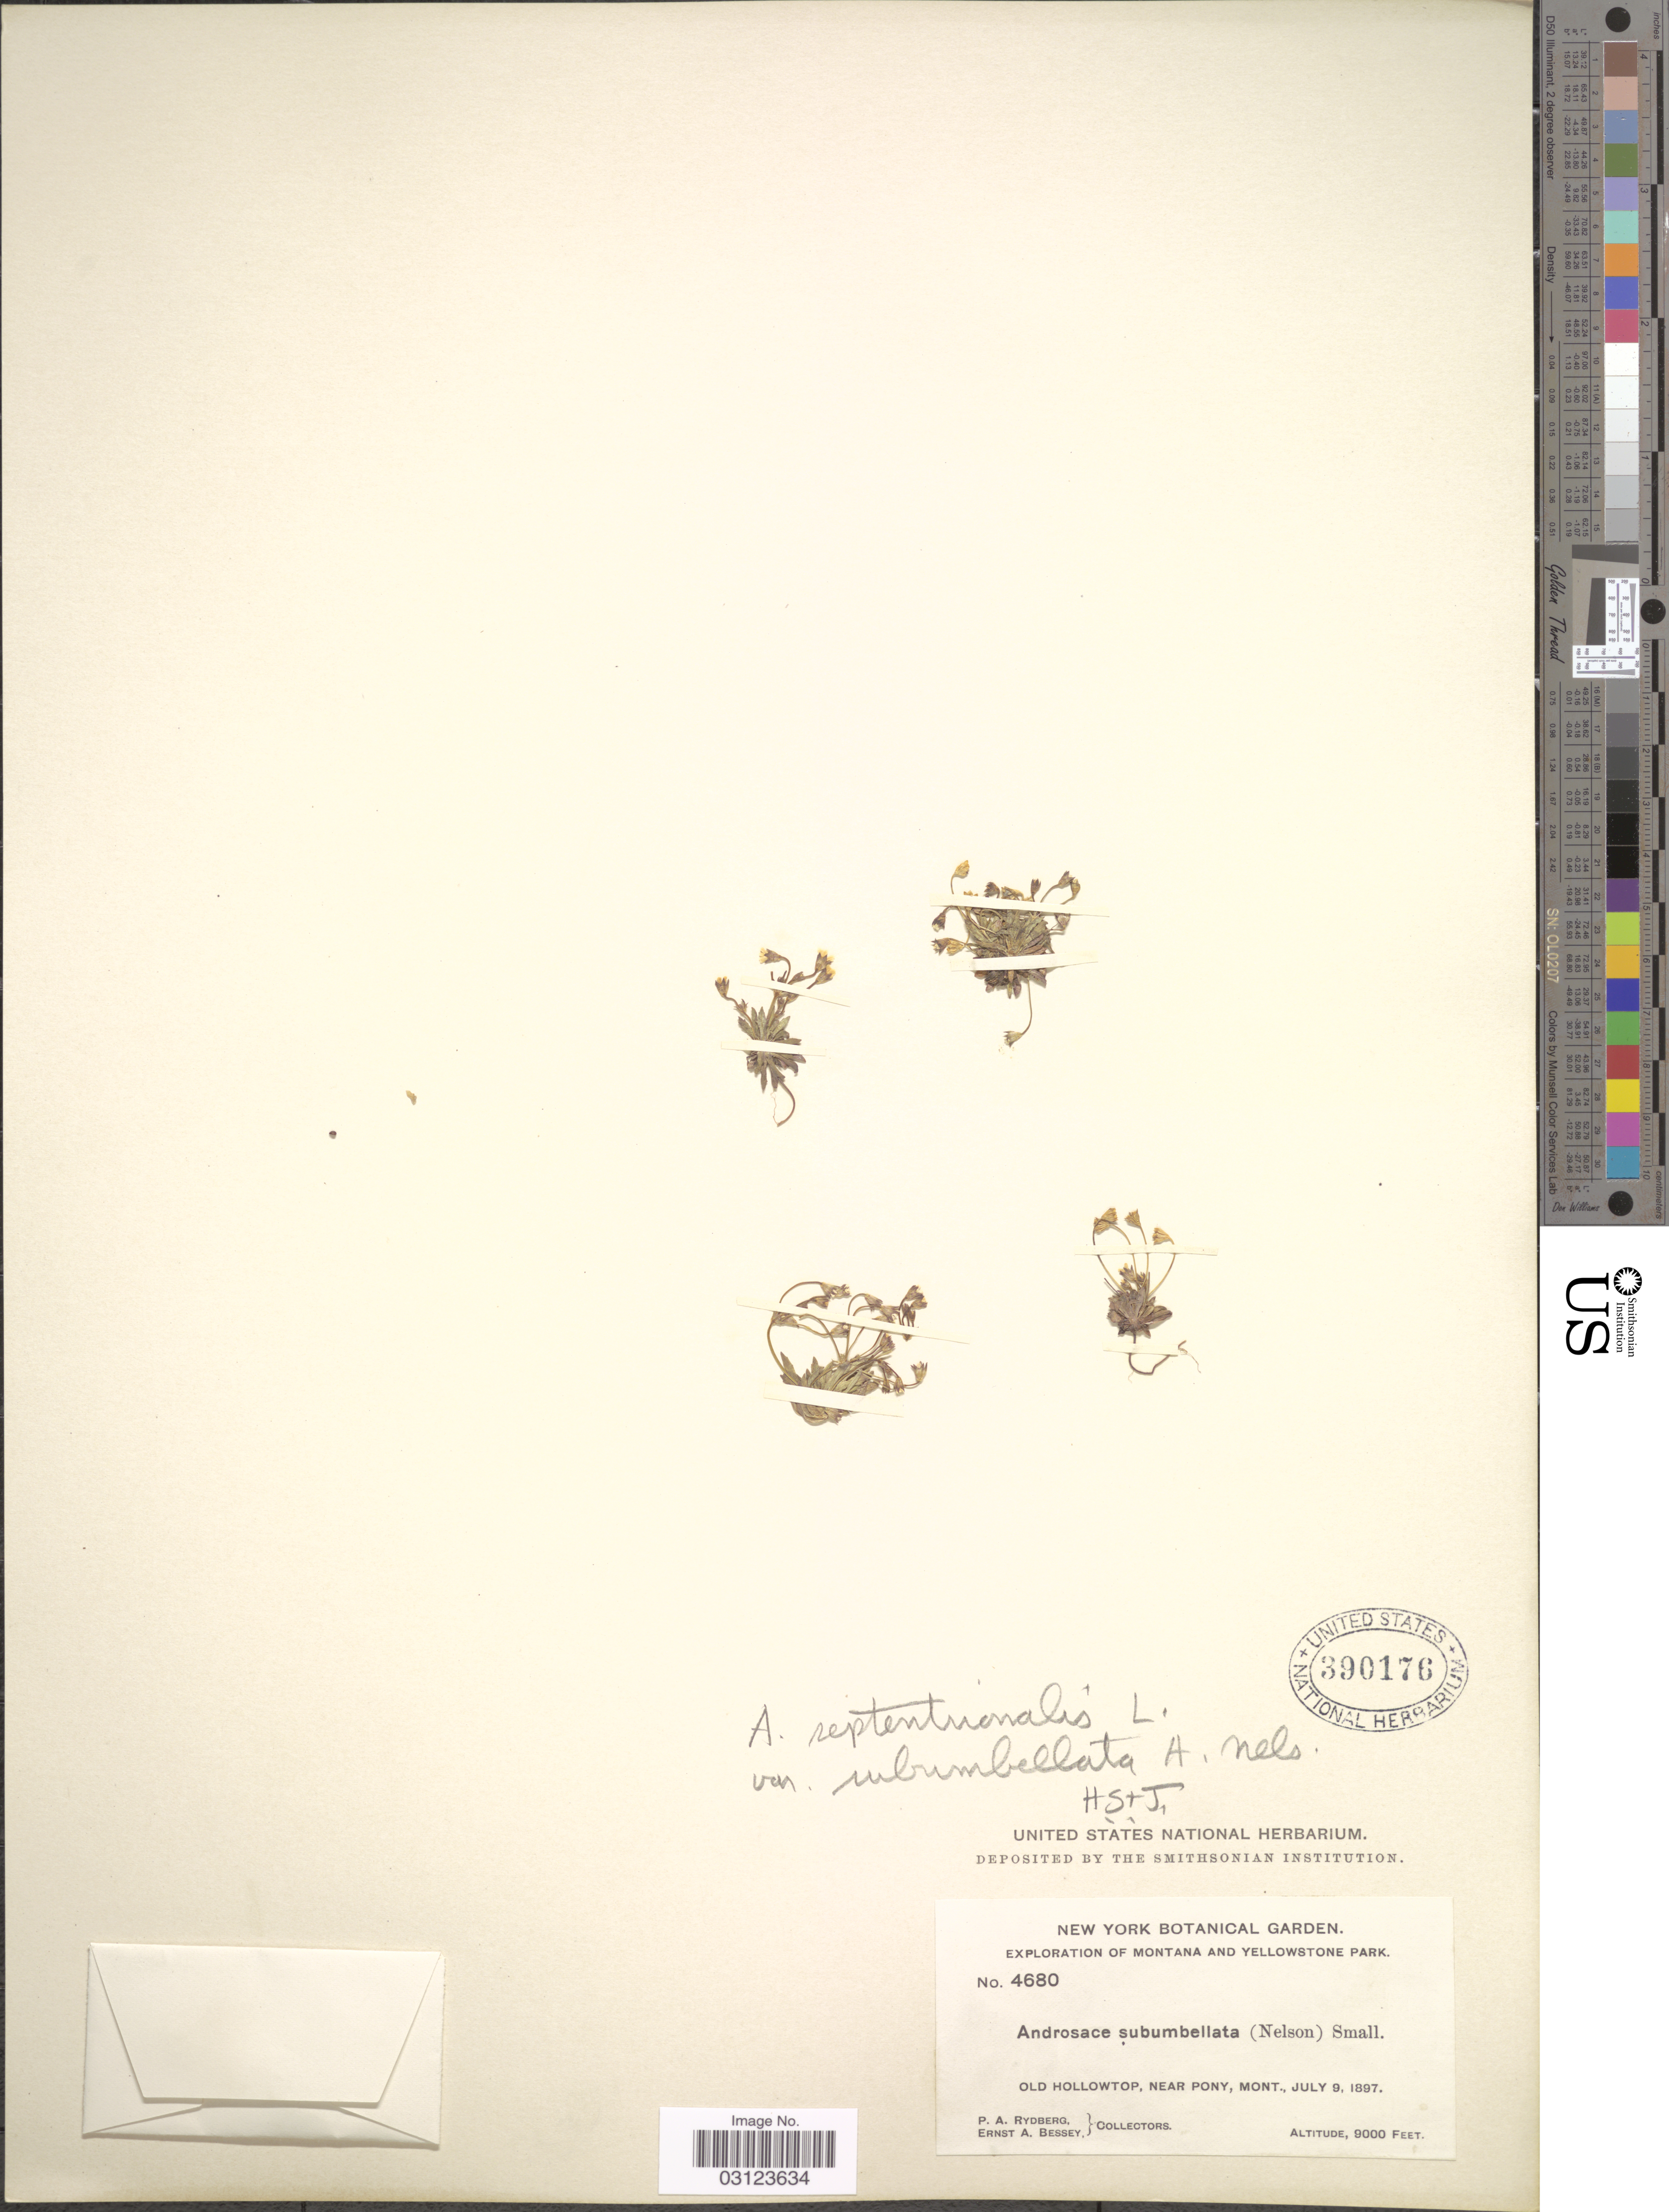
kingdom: Plantae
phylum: Tracheophyta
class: Magnoliopsida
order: Ericales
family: Primulaceae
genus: Androsace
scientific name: Androsace septentrionalis subsp. subumbellata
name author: (A. Nelson) G.T. Robbins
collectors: P. A. Rydberg & E. A. Bessey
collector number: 4680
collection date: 1897-07-09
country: United States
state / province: Montana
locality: Montana and Yellowstone Park. Old Hollowtop, near Pony.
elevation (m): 2743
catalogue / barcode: US 390176